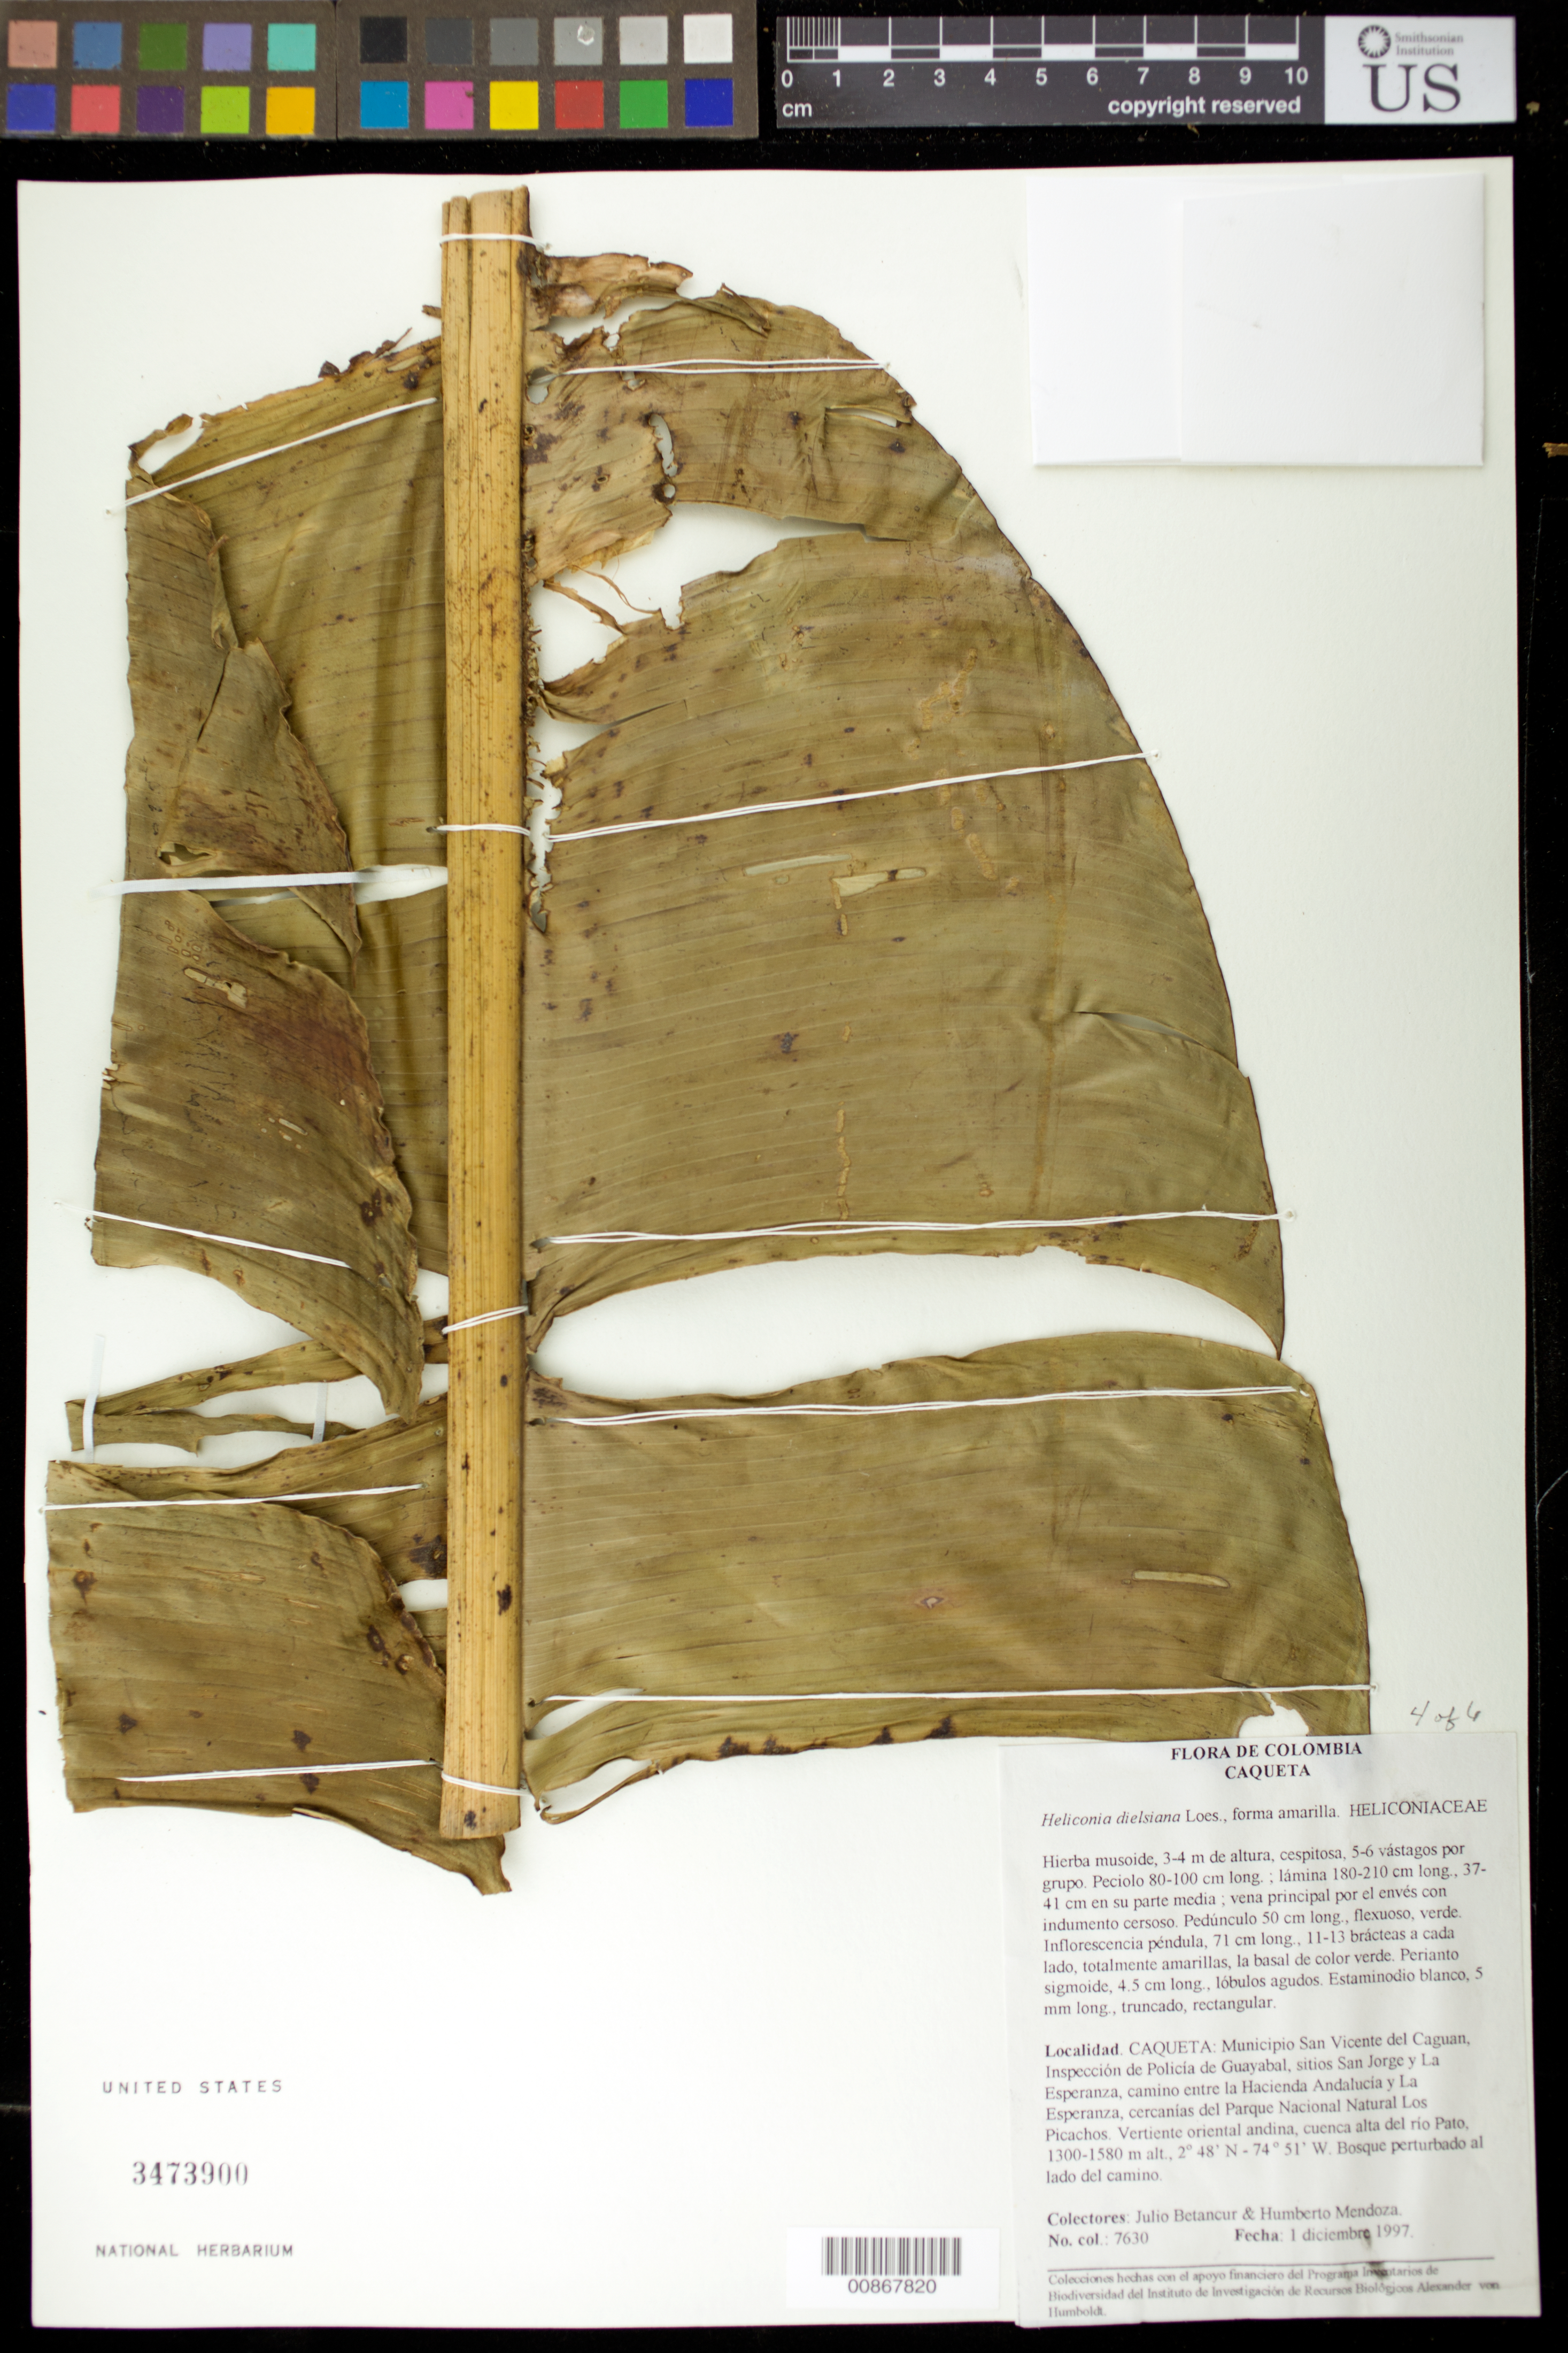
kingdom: Plantae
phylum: Tracheophyta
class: Liliopsida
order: Zingiberales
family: Heliconiaceae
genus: Heliconia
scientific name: Heliconia densiflora 'Fireflash'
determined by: Kress, W. J., (US), Smithsonian Institution - National Museum of Natural History (UNITED STATES)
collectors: J. C. Betancur & H. Mendoza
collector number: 7630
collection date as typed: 01 Dec 1997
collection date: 1997-12-01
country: Colombia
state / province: Caquetá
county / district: San Vicente del Caguan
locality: Inspeccion de Policia de Guayabal, sitios San Jorge y La Esperanza, camino entre la Hacienda Andalusia y La Esperanza, cercanias del Parque Cacional Natural Los Picachos.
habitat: Bosque perturbado lado del camino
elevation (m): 1300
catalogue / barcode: US 3473900